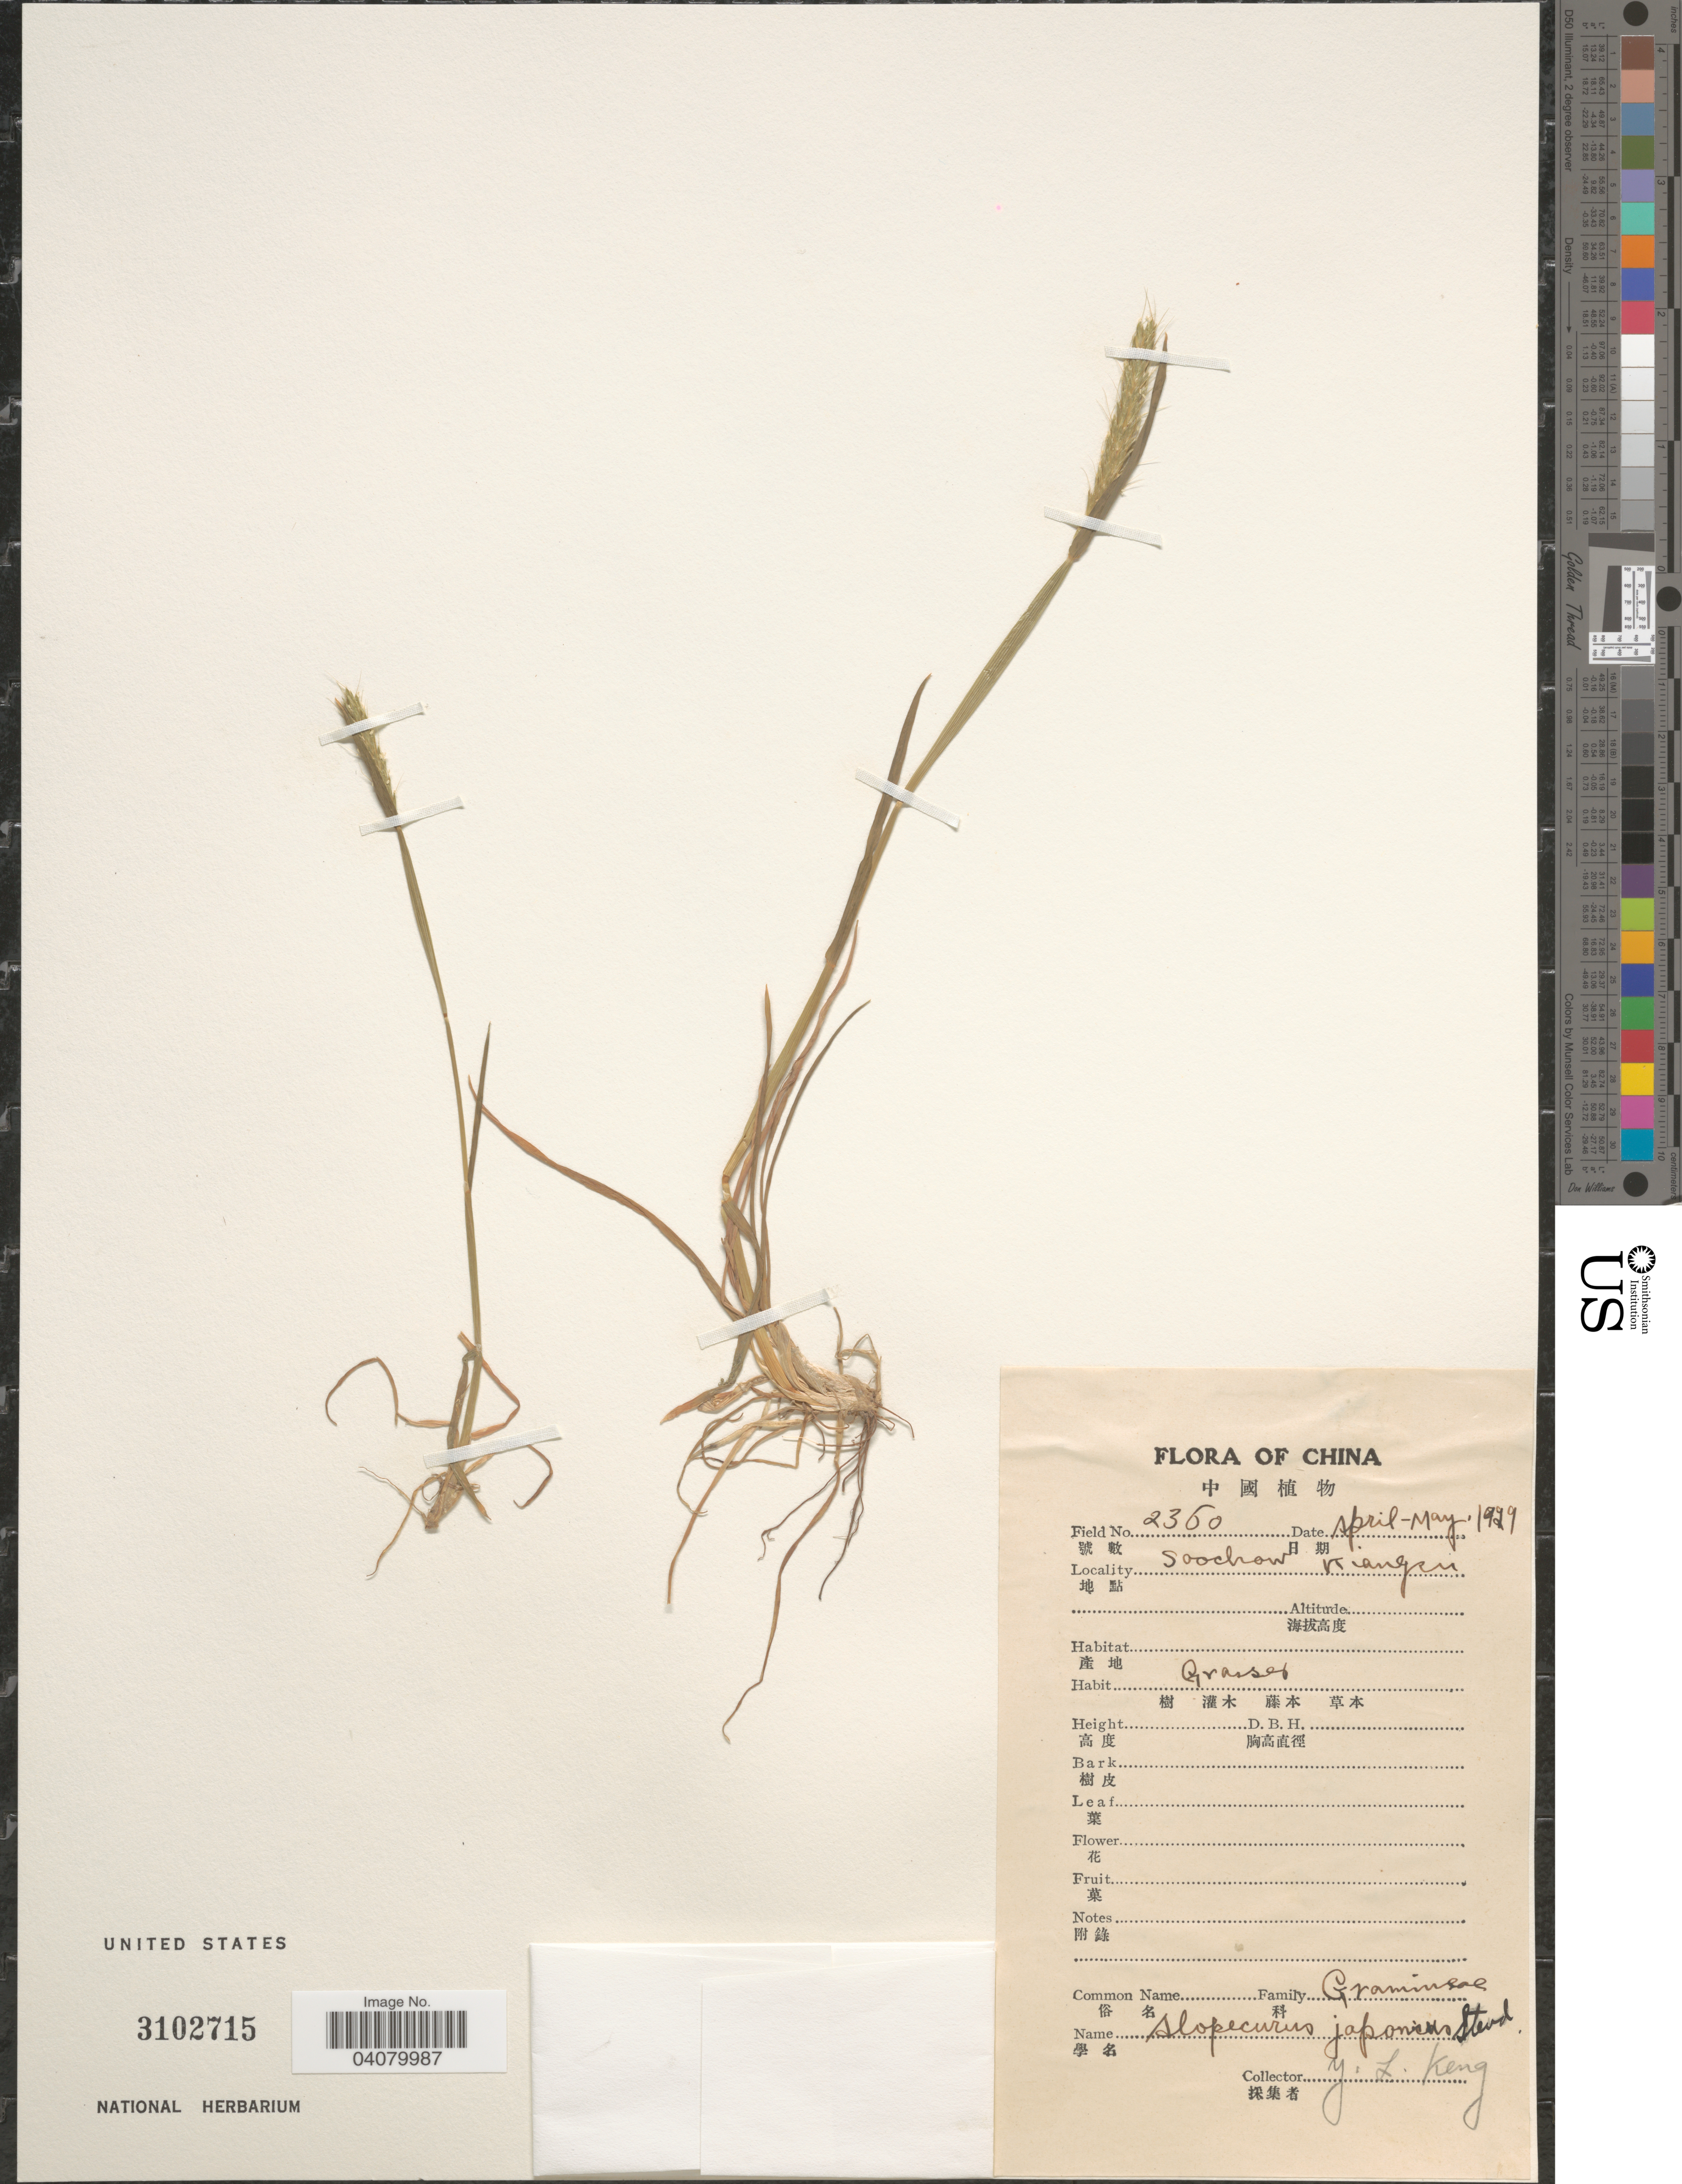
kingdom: Plantae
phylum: Tracheophyta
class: Liliopsida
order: Poales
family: Poaceae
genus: Alopecurus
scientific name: Alopecurus japonicus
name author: Steud.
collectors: Y. L. Keng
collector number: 2360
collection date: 1929-04/1929-05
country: China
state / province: Jiangsu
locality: Soochow Kiangsu.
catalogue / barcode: US 3102715